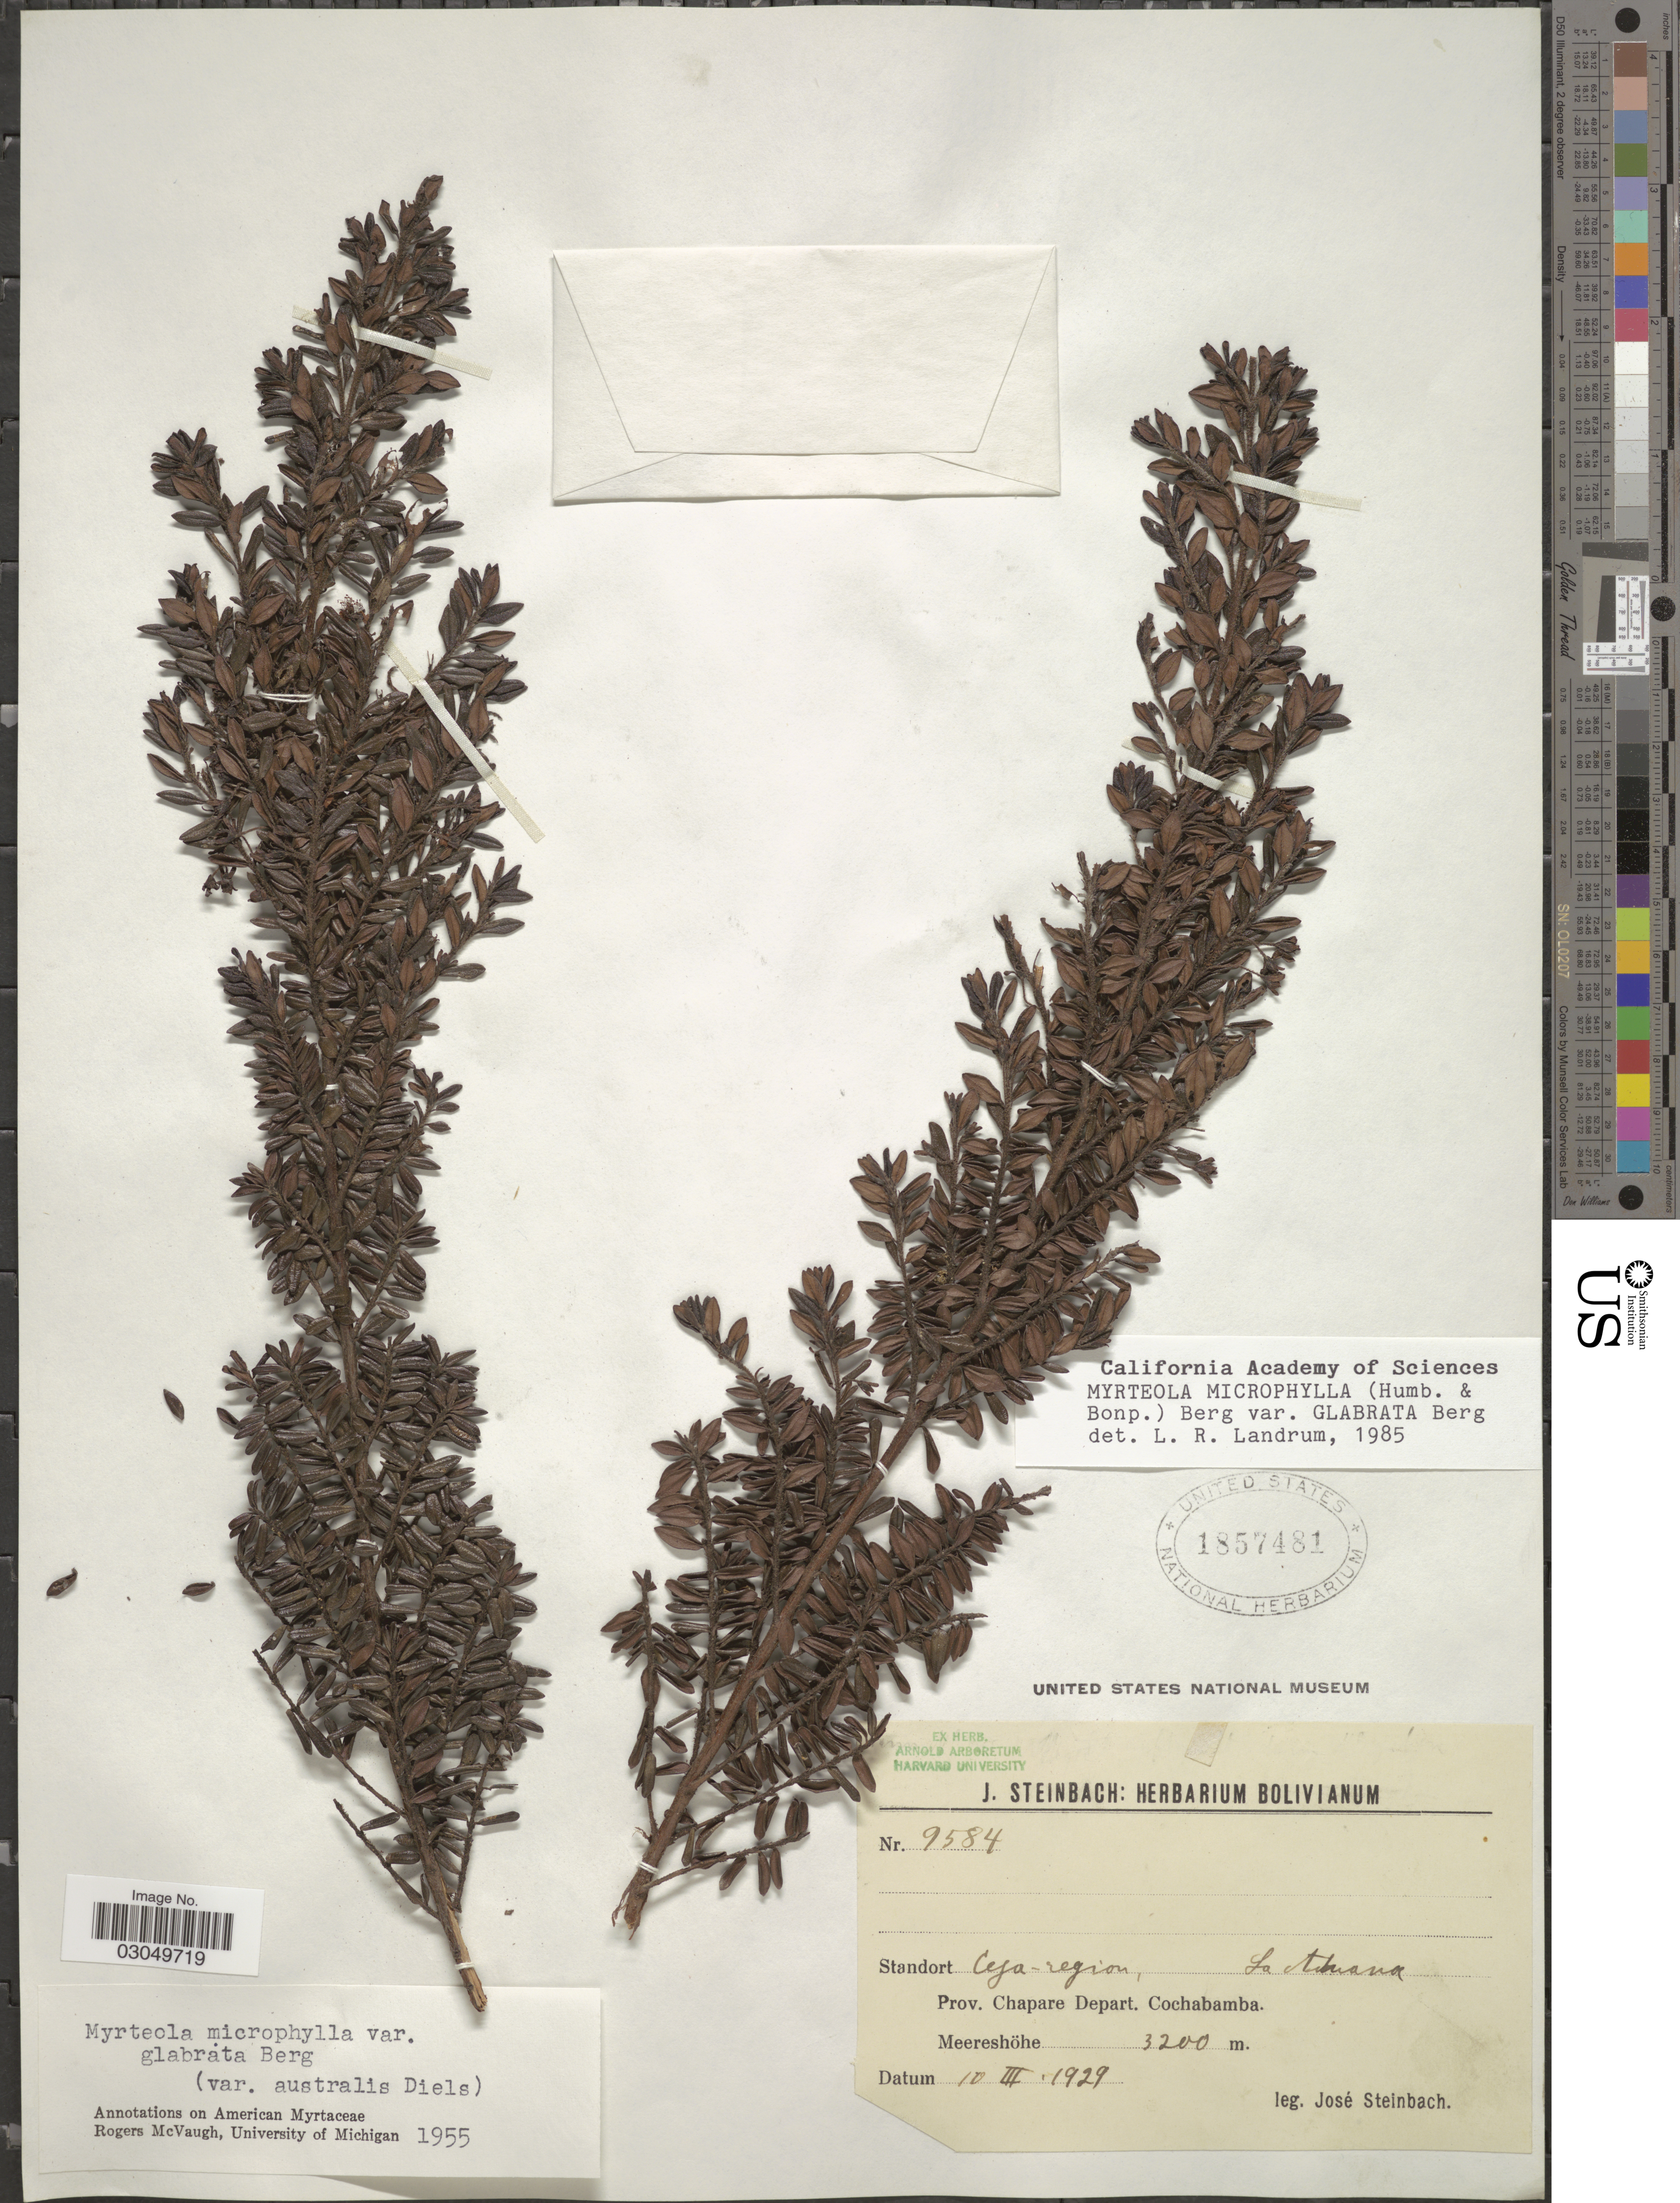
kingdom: Plantae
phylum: Tracheophyta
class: Magnoliopsida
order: Myrtales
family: Myrtaceae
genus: Myrteola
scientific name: Myrteola microphylla var. glabrata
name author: O. Berg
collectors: J. Steinbach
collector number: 9584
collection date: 1929-03-10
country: Bolivia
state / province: Cochabamba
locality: Ceja-region, La Aduana. Prov. Chapare Depart. Cochabamba.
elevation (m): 3200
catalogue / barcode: US 1857481